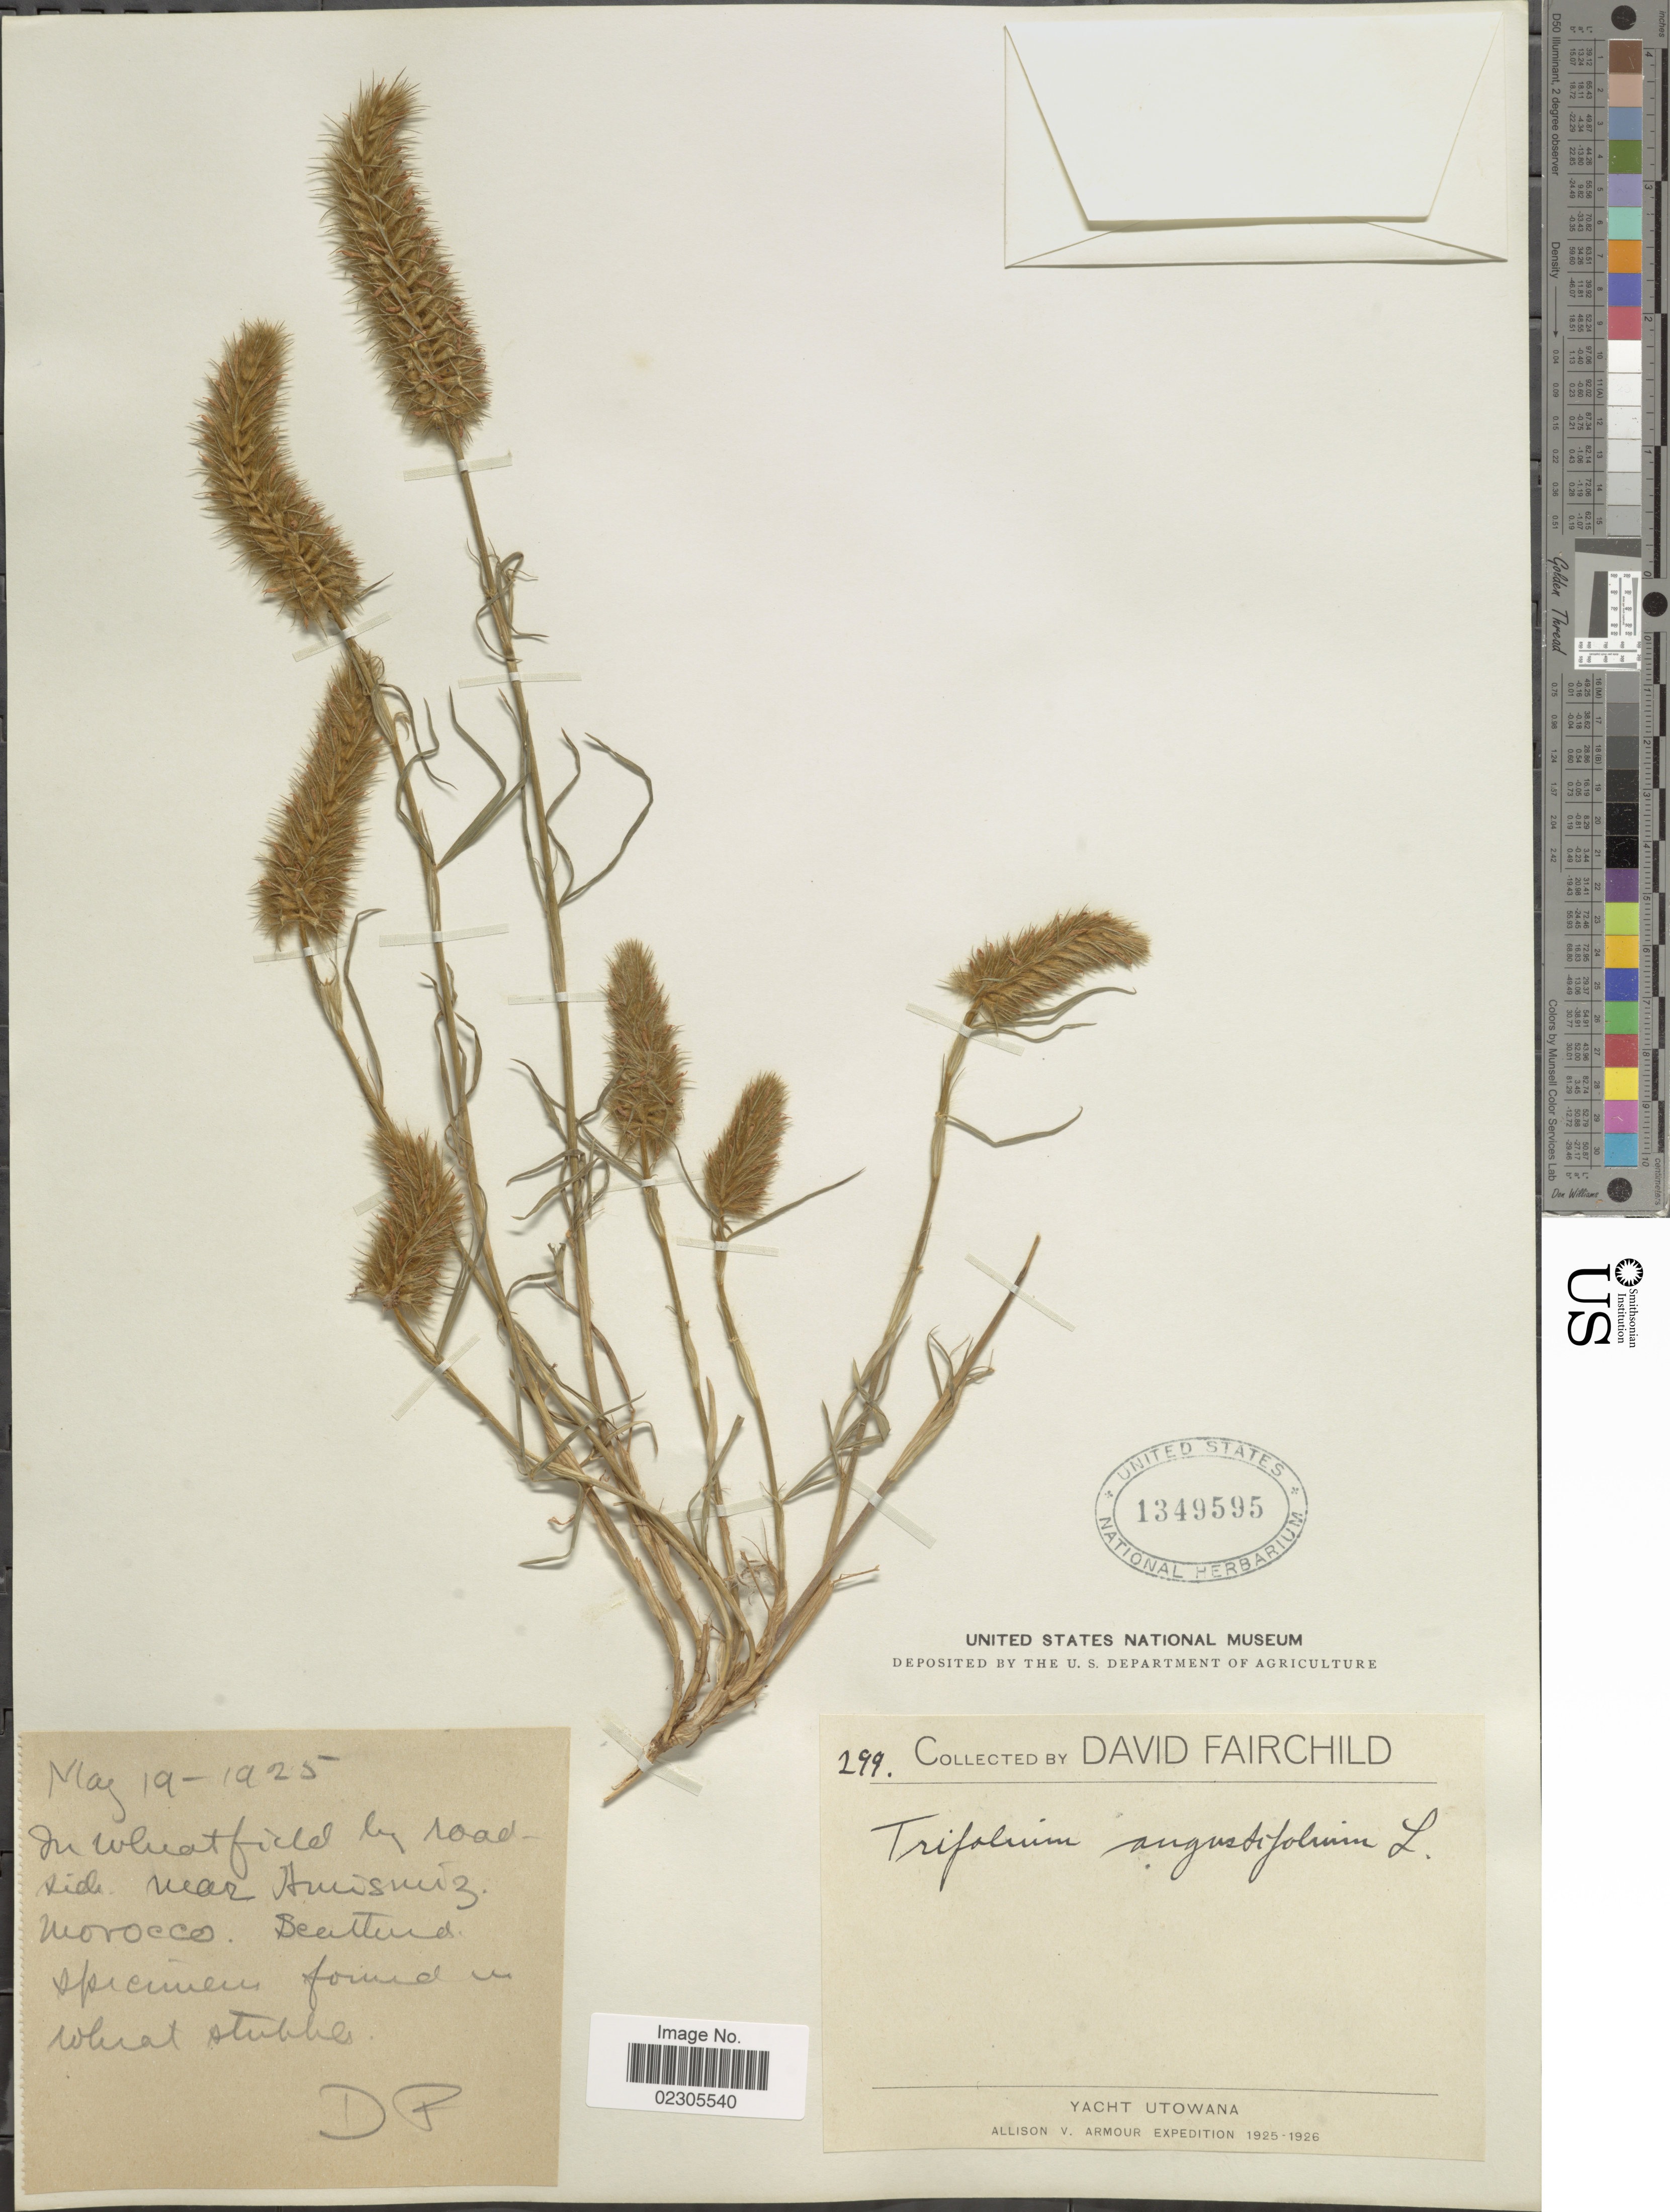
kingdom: Plantae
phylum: Tracheophyta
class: Magnoliopsida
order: Fabales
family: Fabaceae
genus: Trifolium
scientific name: Trifolium angustifolium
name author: L.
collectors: D. Fairchild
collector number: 299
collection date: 1925-05-19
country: Morocco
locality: Near Amizmiz.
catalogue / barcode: US 1349595